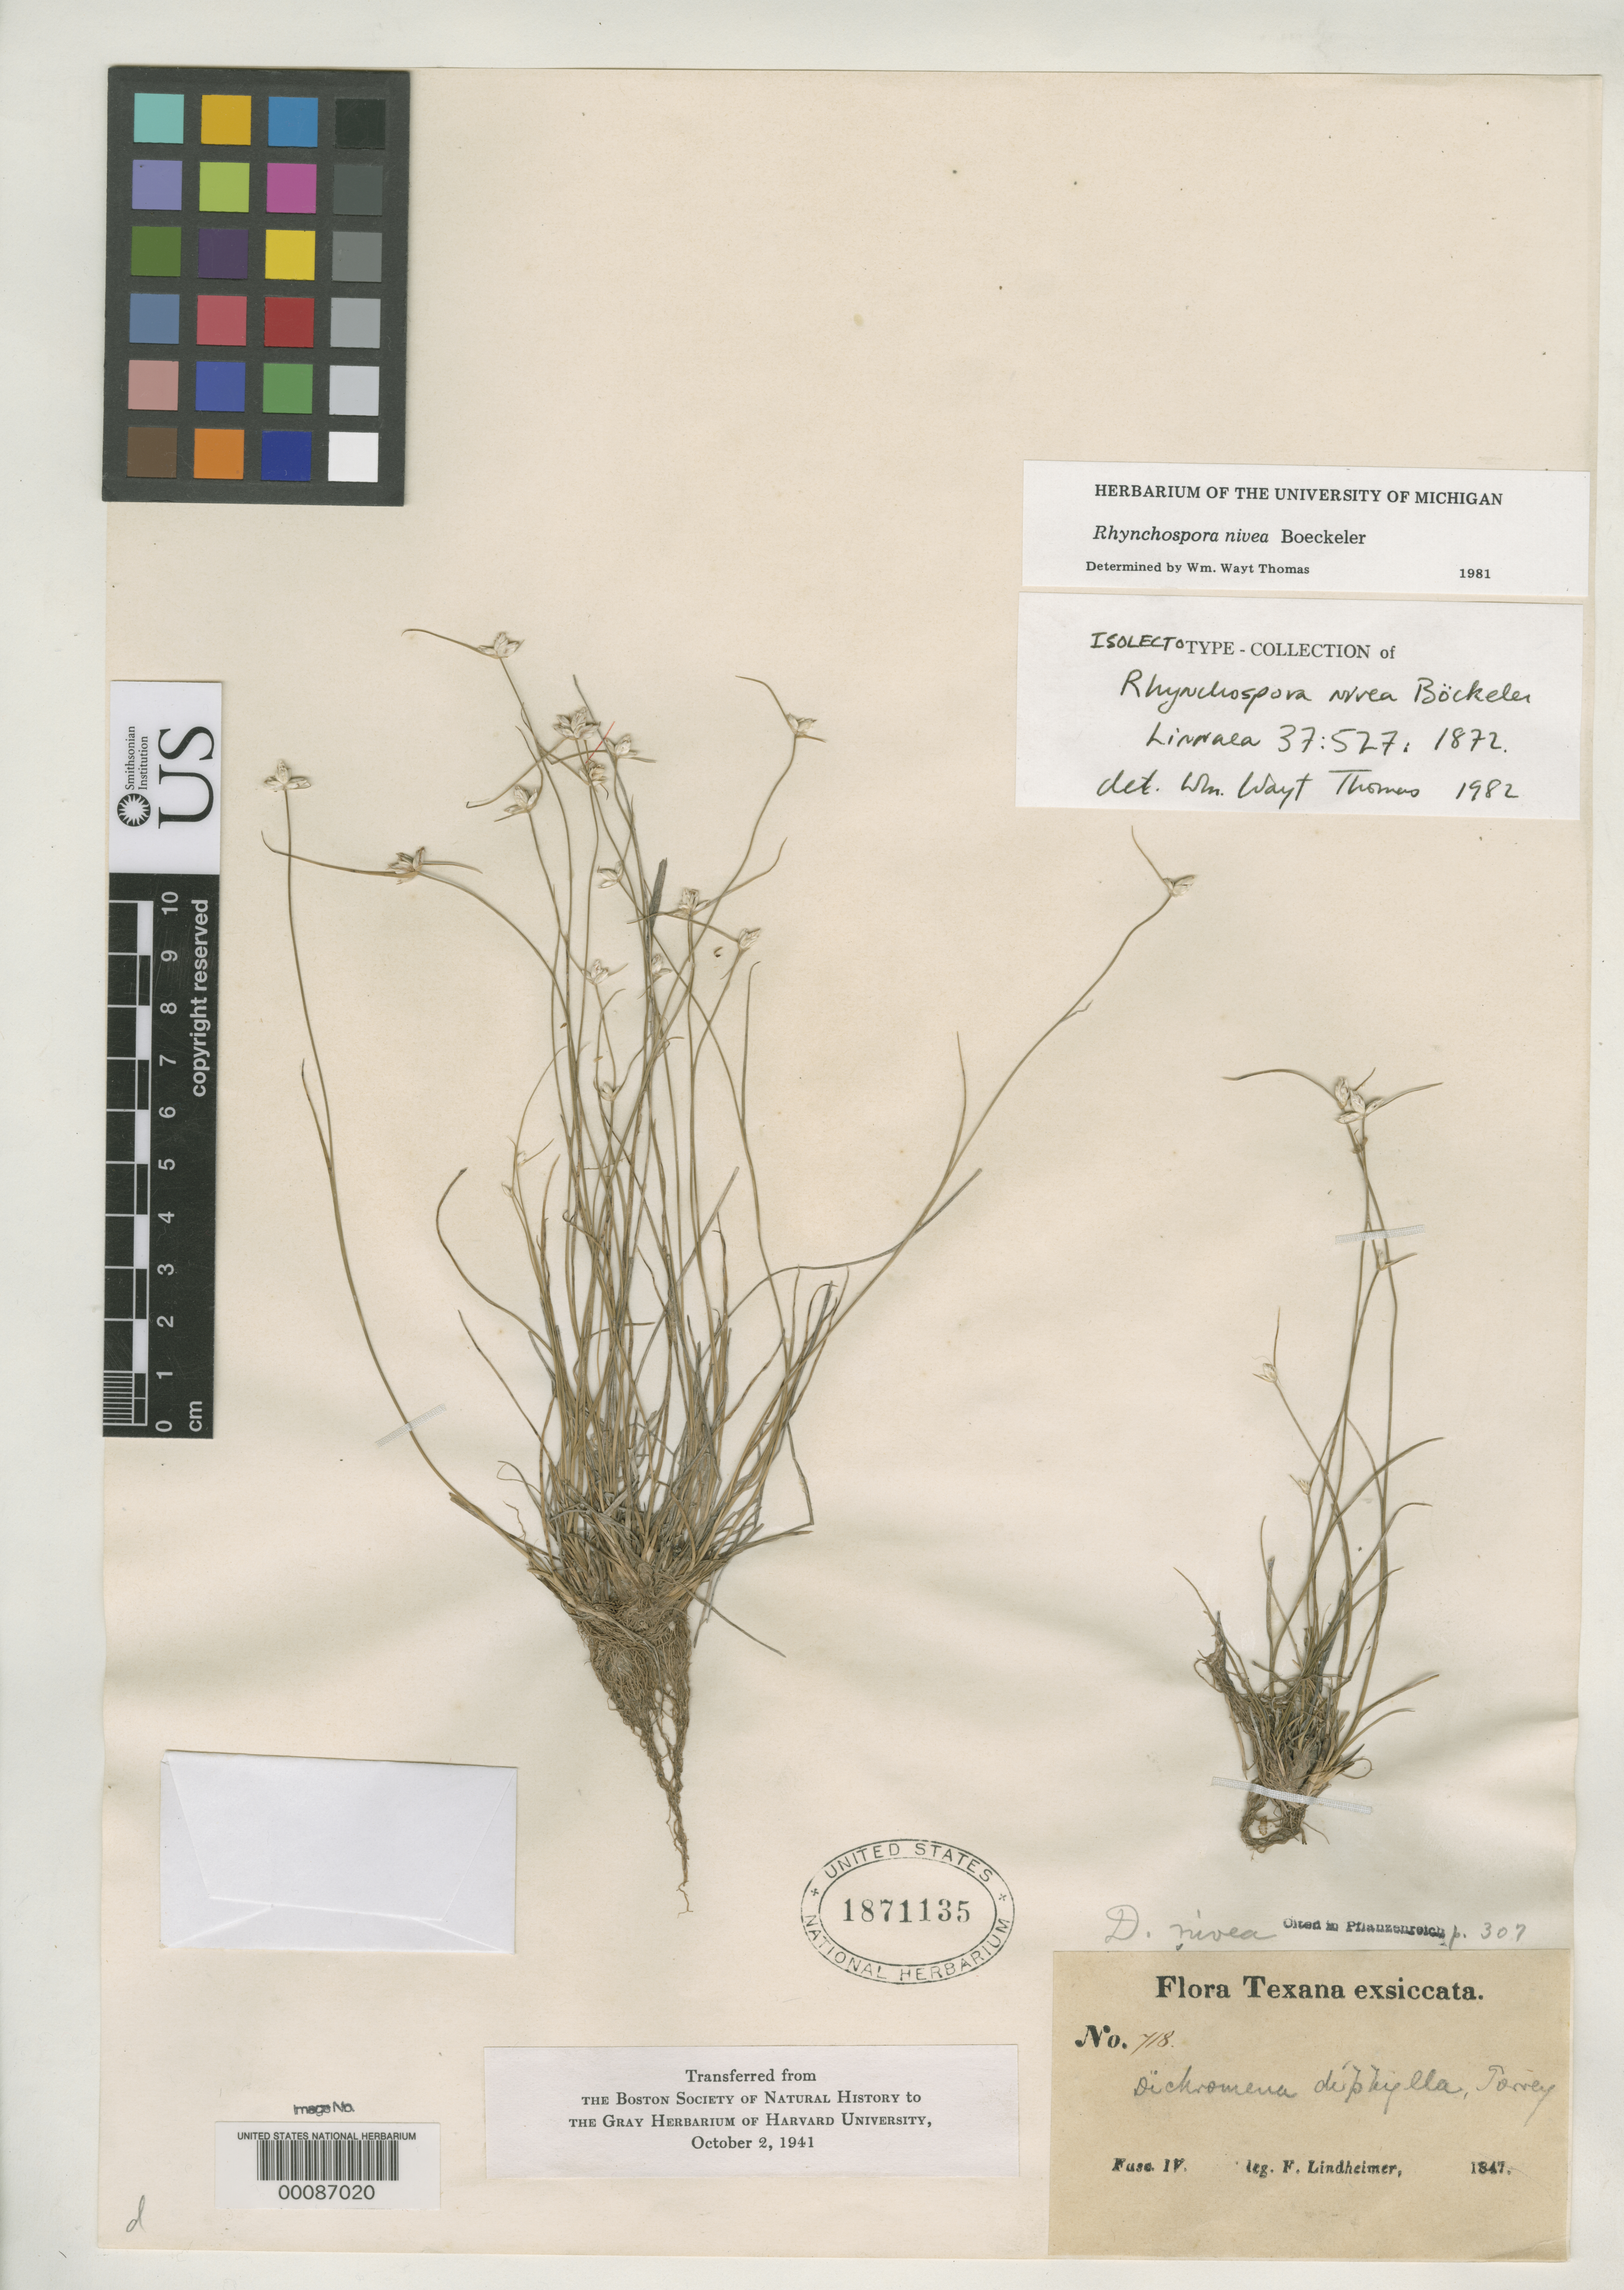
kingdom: Plantae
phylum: Tracheophyta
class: Liliopsida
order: Poales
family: Cyperaceae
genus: Rhynchospora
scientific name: Rhynchospora nivea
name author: Boeckeler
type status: Isolectotype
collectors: F. J. Lindheimer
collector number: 718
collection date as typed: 1847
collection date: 1847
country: United States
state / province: Texas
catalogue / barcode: US 1871135